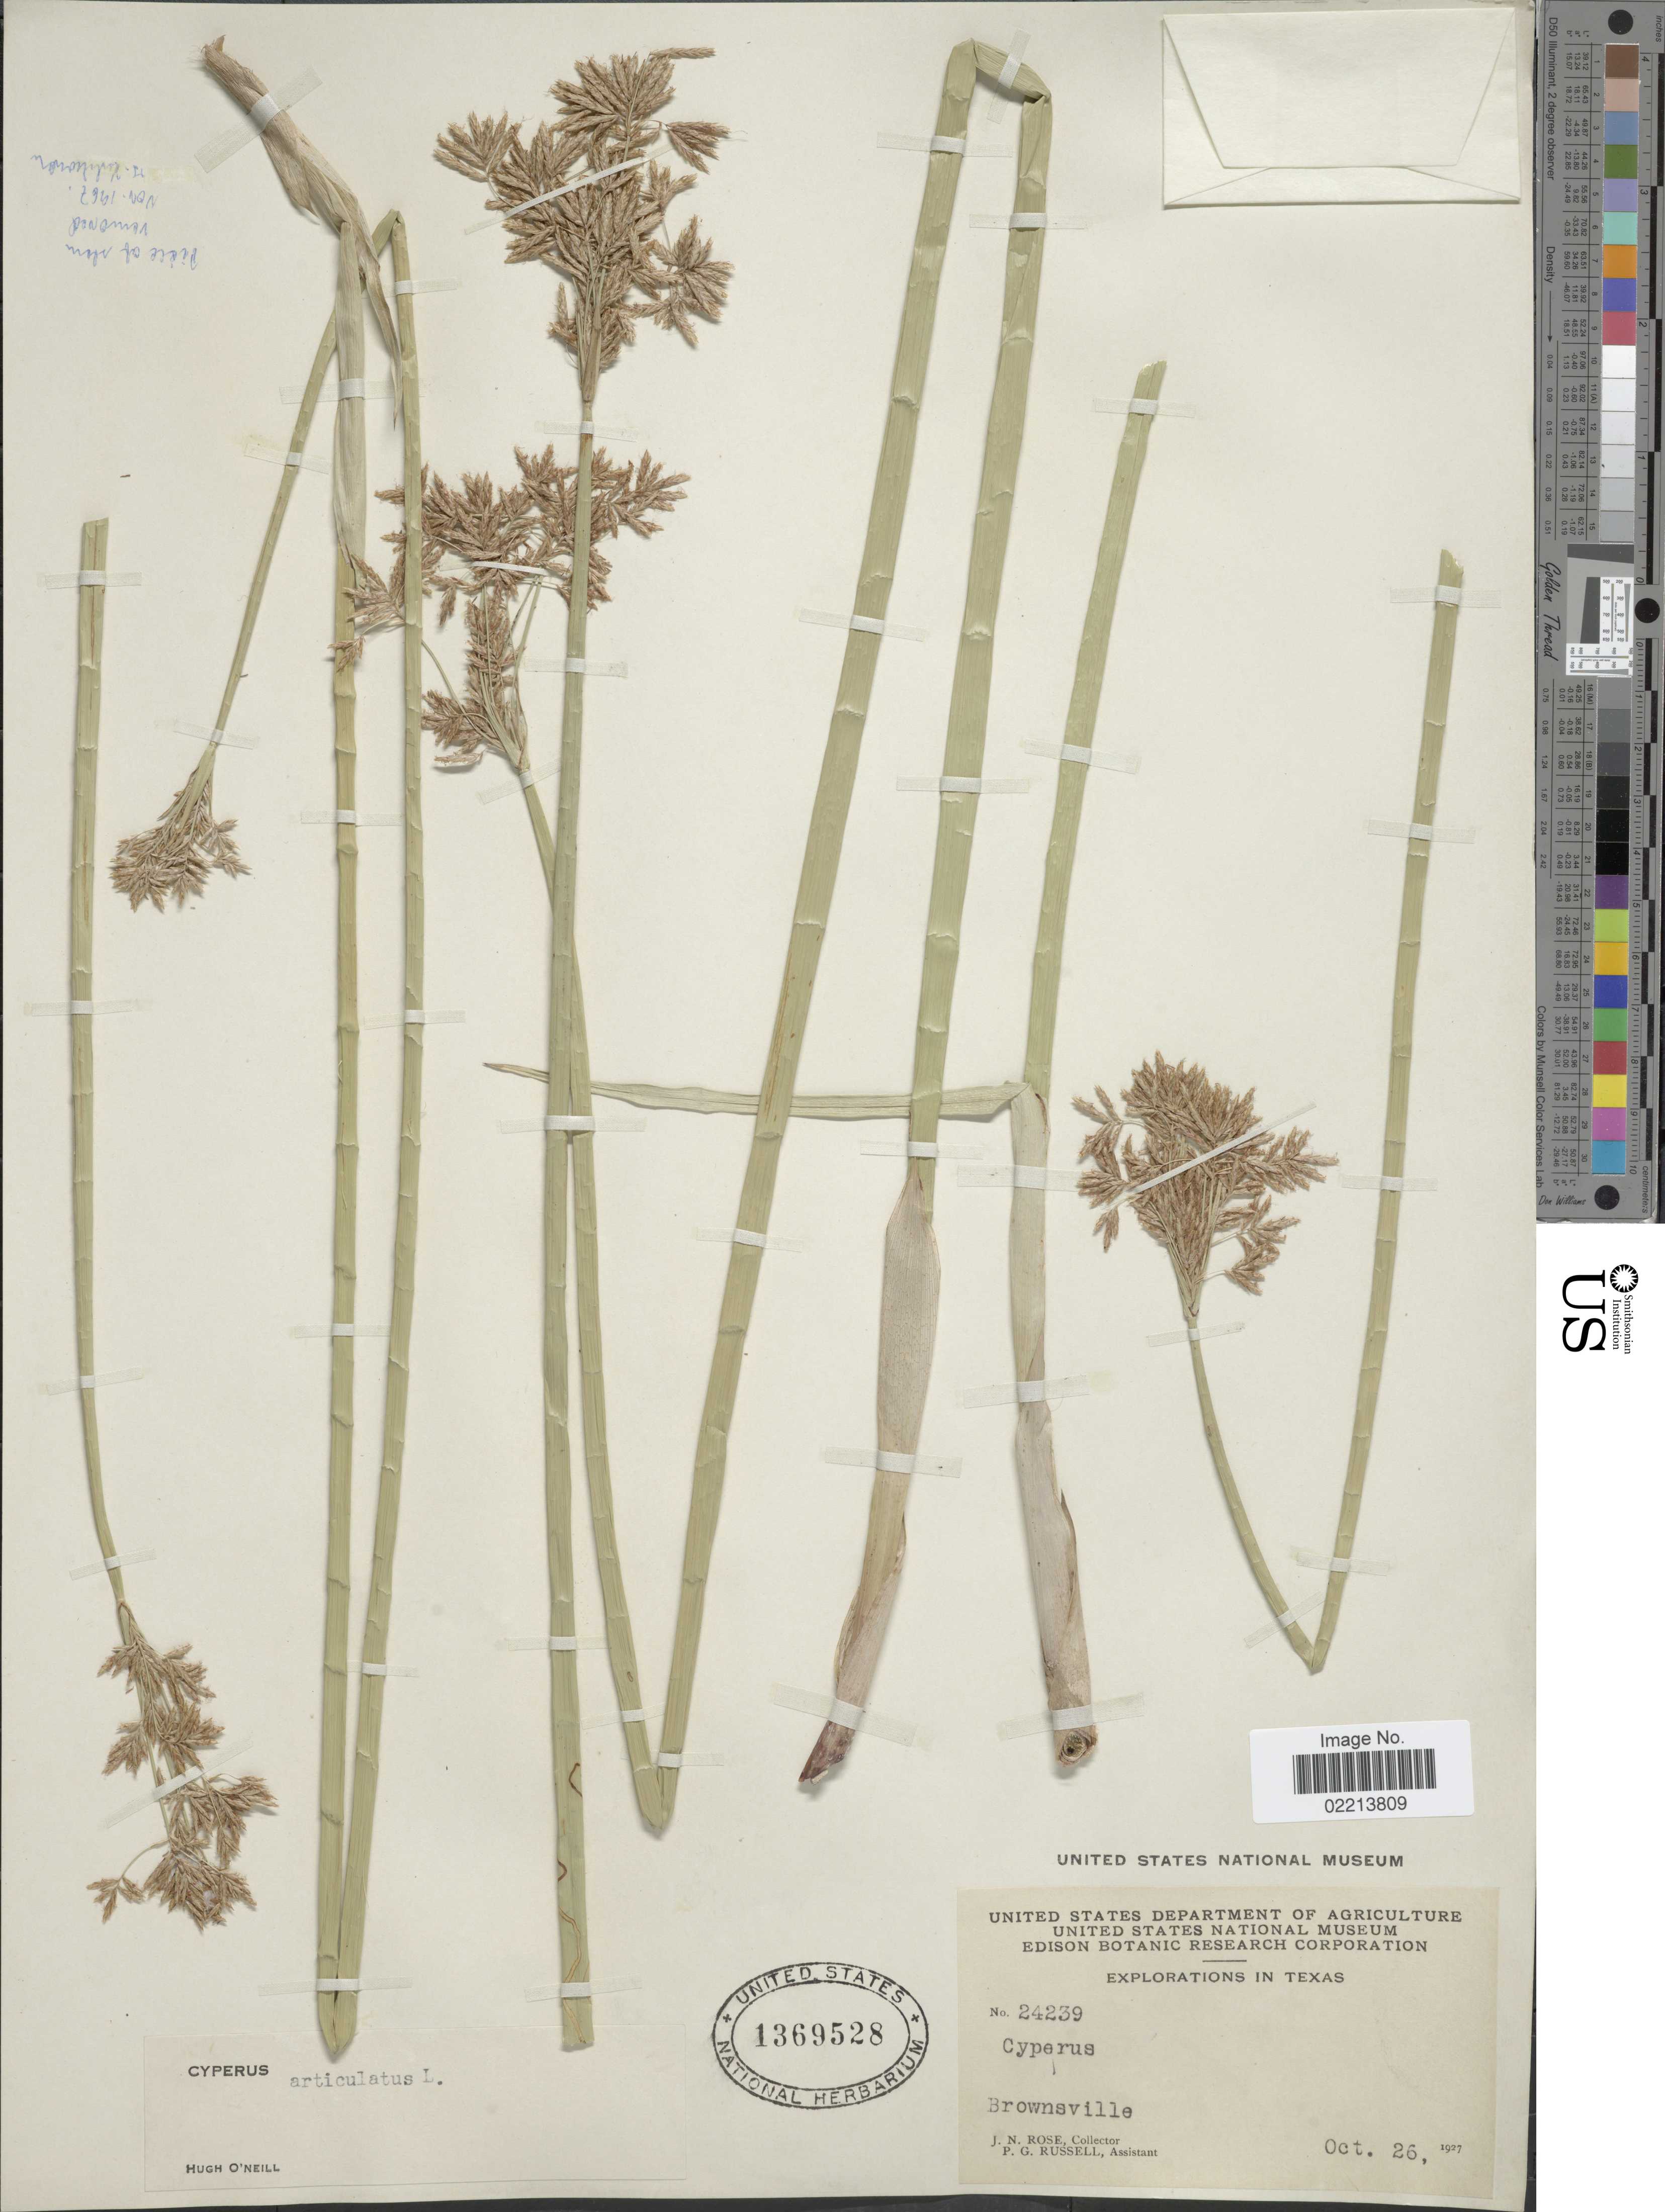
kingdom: Plantae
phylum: Tracheophyta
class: Liliopsida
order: Poales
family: Cyperaceae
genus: Cyperus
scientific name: Cyperus articulatus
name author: L.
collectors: J. N. Rose & P. G. Russell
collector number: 24239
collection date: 1927-10-26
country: United States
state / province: Texas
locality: Brownsville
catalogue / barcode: US 1369528